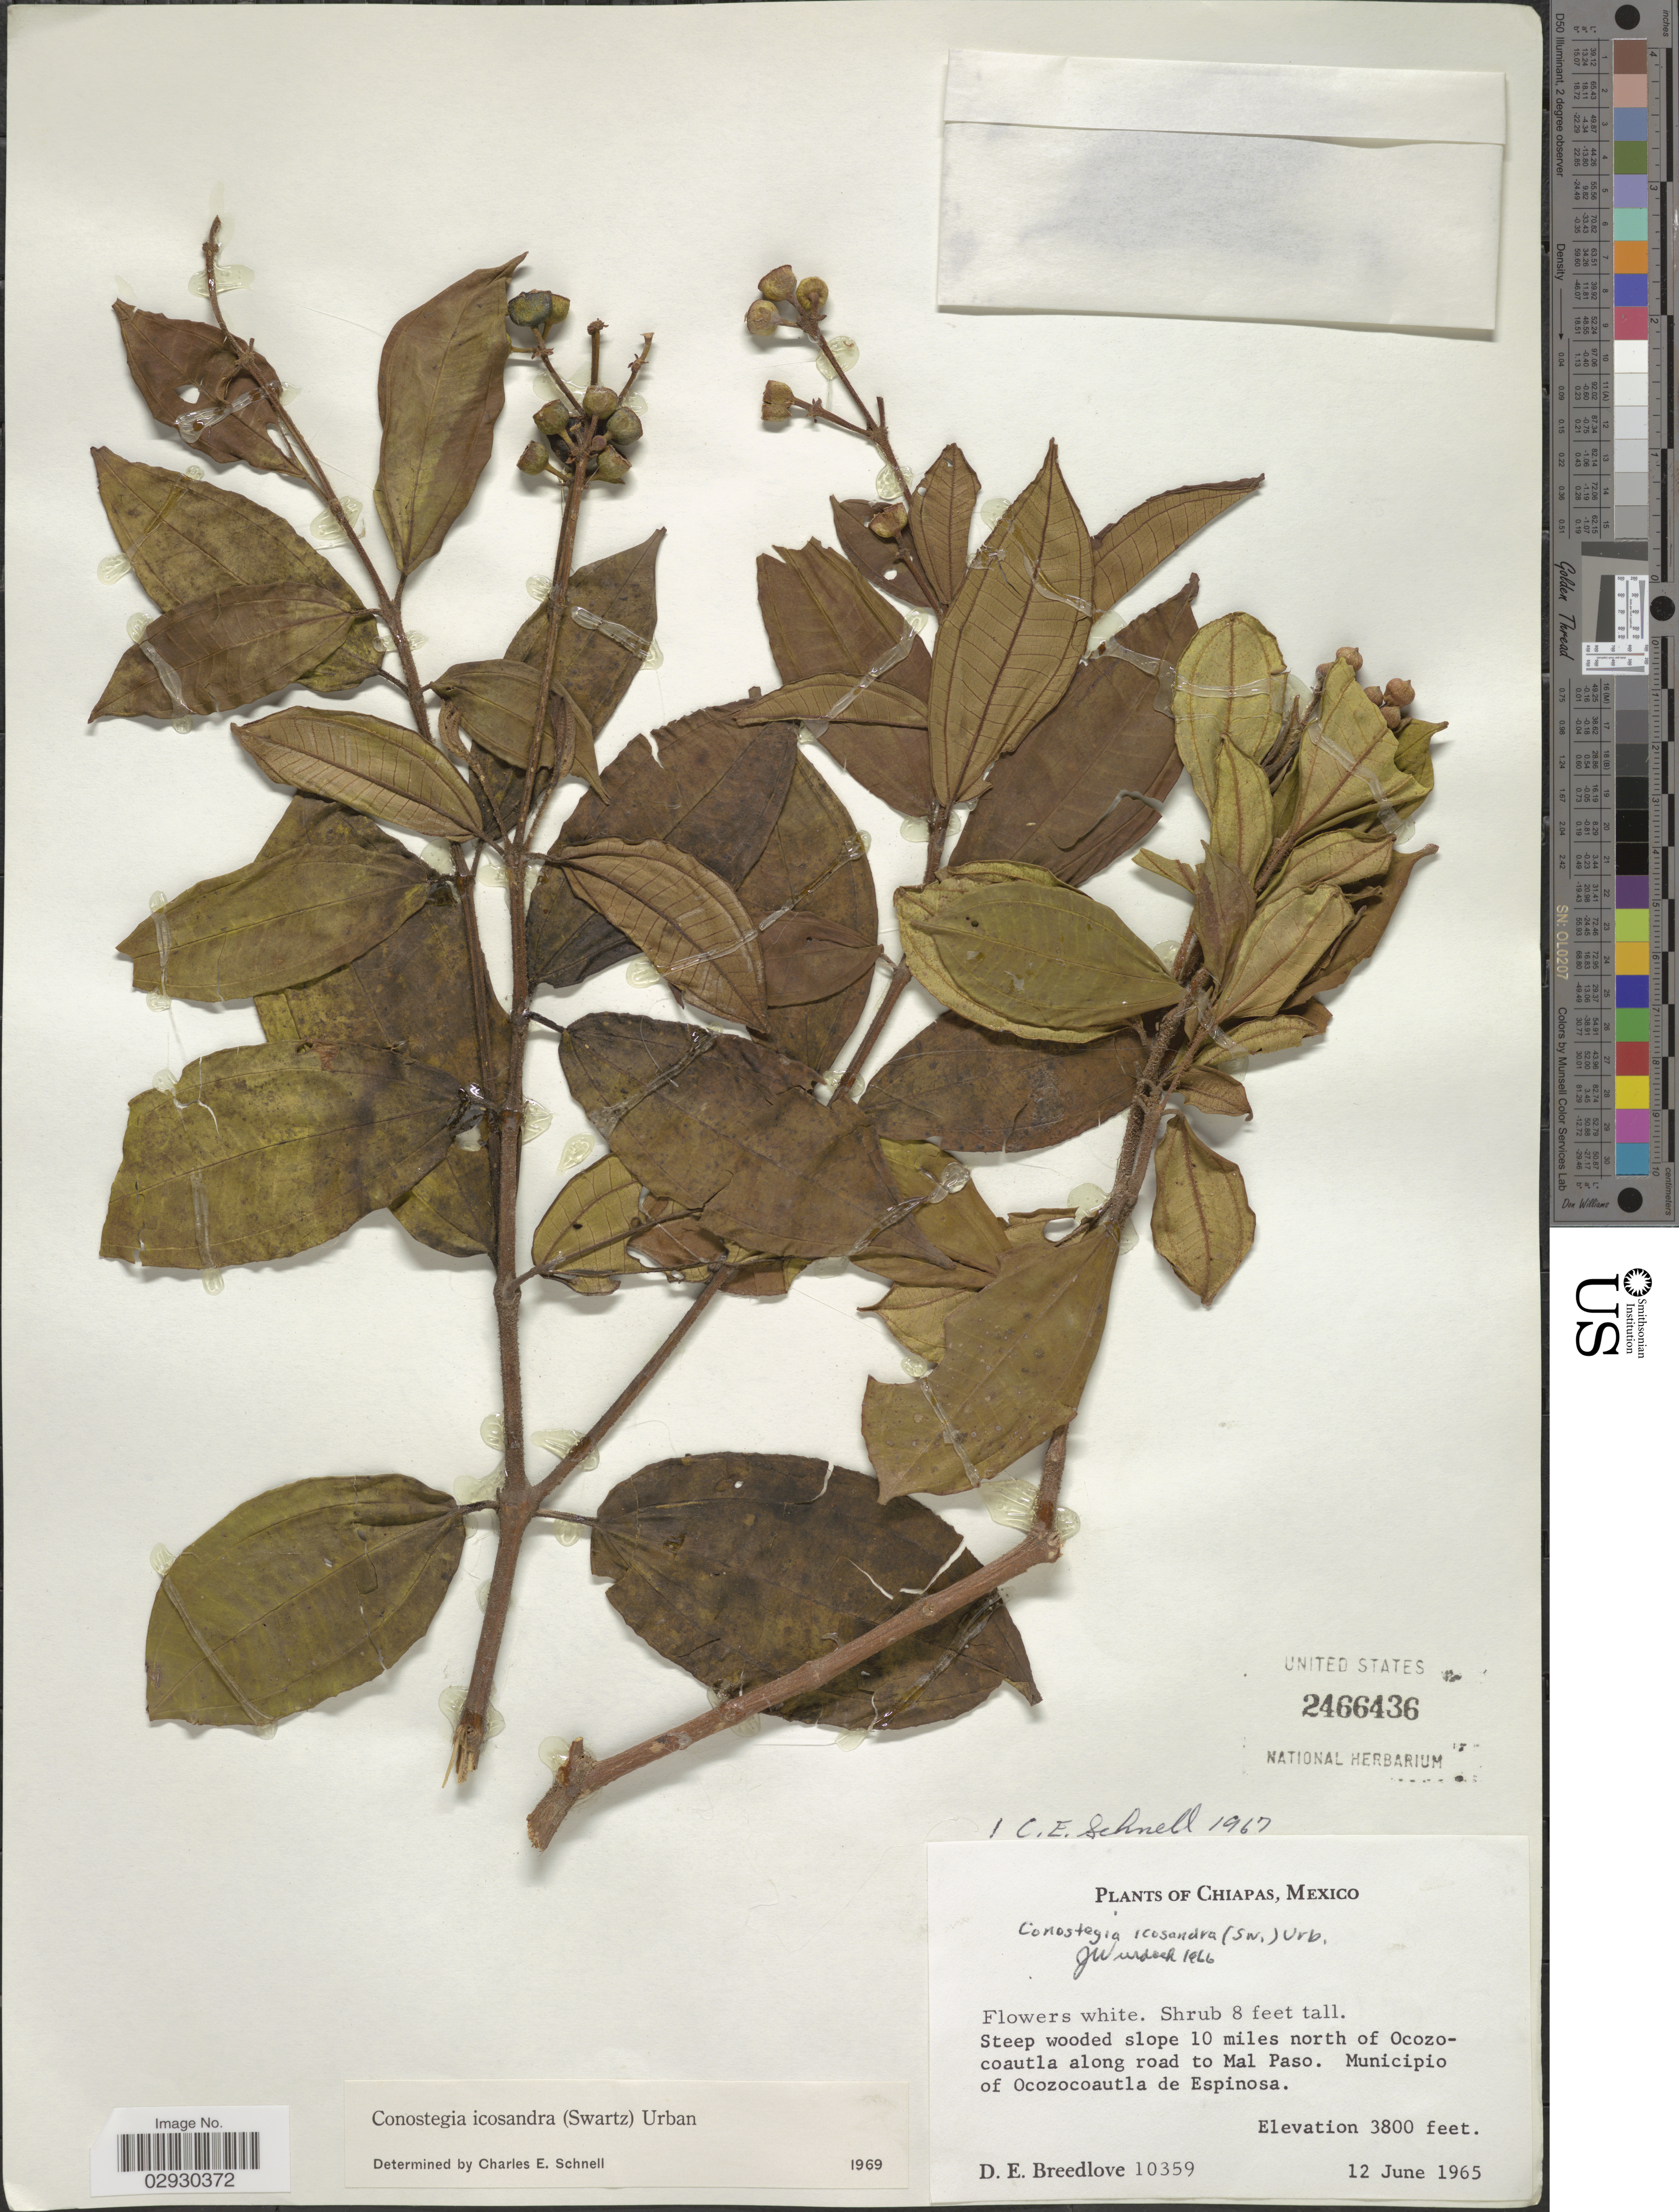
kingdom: Plantae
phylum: Tracheophyta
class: Magnoliopsida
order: Myrtales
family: Melastomataceae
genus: Conostegia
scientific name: Conostegia icosandra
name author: (Sw.) Urb.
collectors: D. E. Breedlove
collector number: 10359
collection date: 1965-06-12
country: Mexico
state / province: Chiapas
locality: Steep wooded slope 10 miles north of Ocozo-coautla along road to Mal Paso. Municipio of Ocozocoautla de Espinosa.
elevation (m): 1158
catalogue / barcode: US 2466436